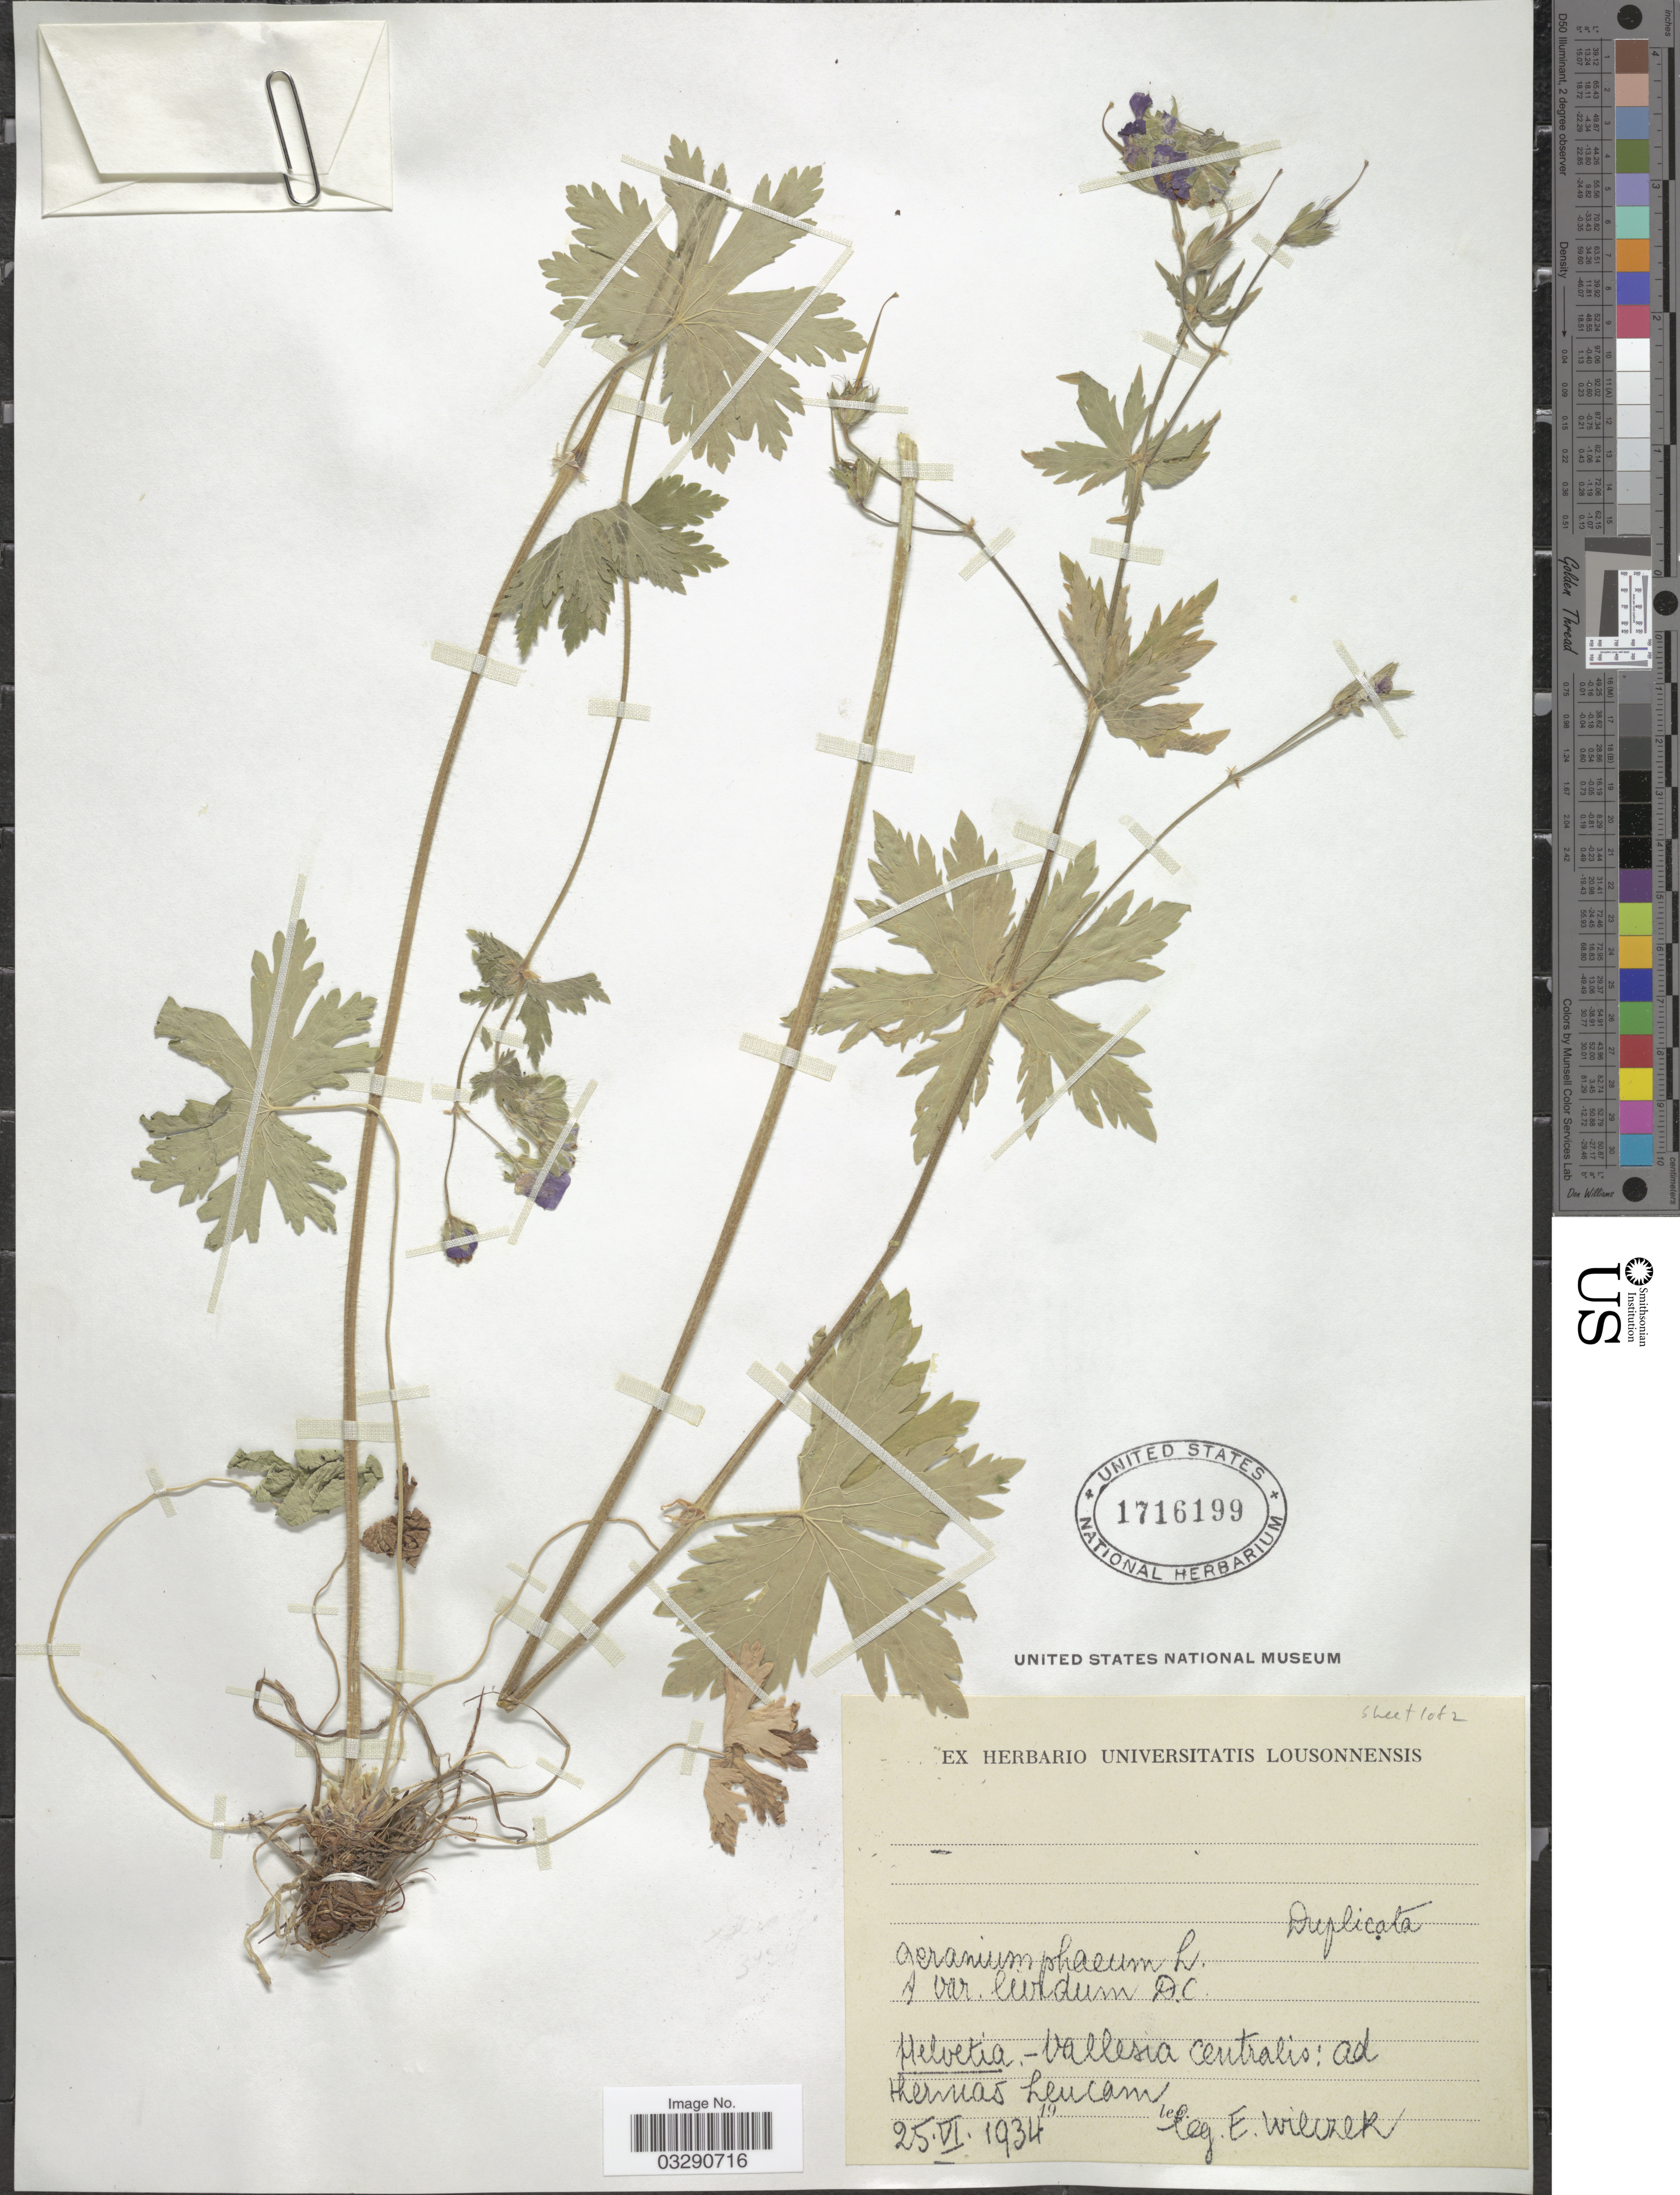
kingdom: Plantae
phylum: Tracheophyta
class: Magnoliopsida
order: Geraniales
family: Geraniaceae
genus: Geranium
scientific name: Geranium phaeum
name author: L.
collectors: E. Wilczek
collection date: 1934-06-25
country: Switzerland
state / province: Valais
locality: Helvetia. Vallesia centralis: ad thermas Leucam.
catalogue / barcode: US 1716199